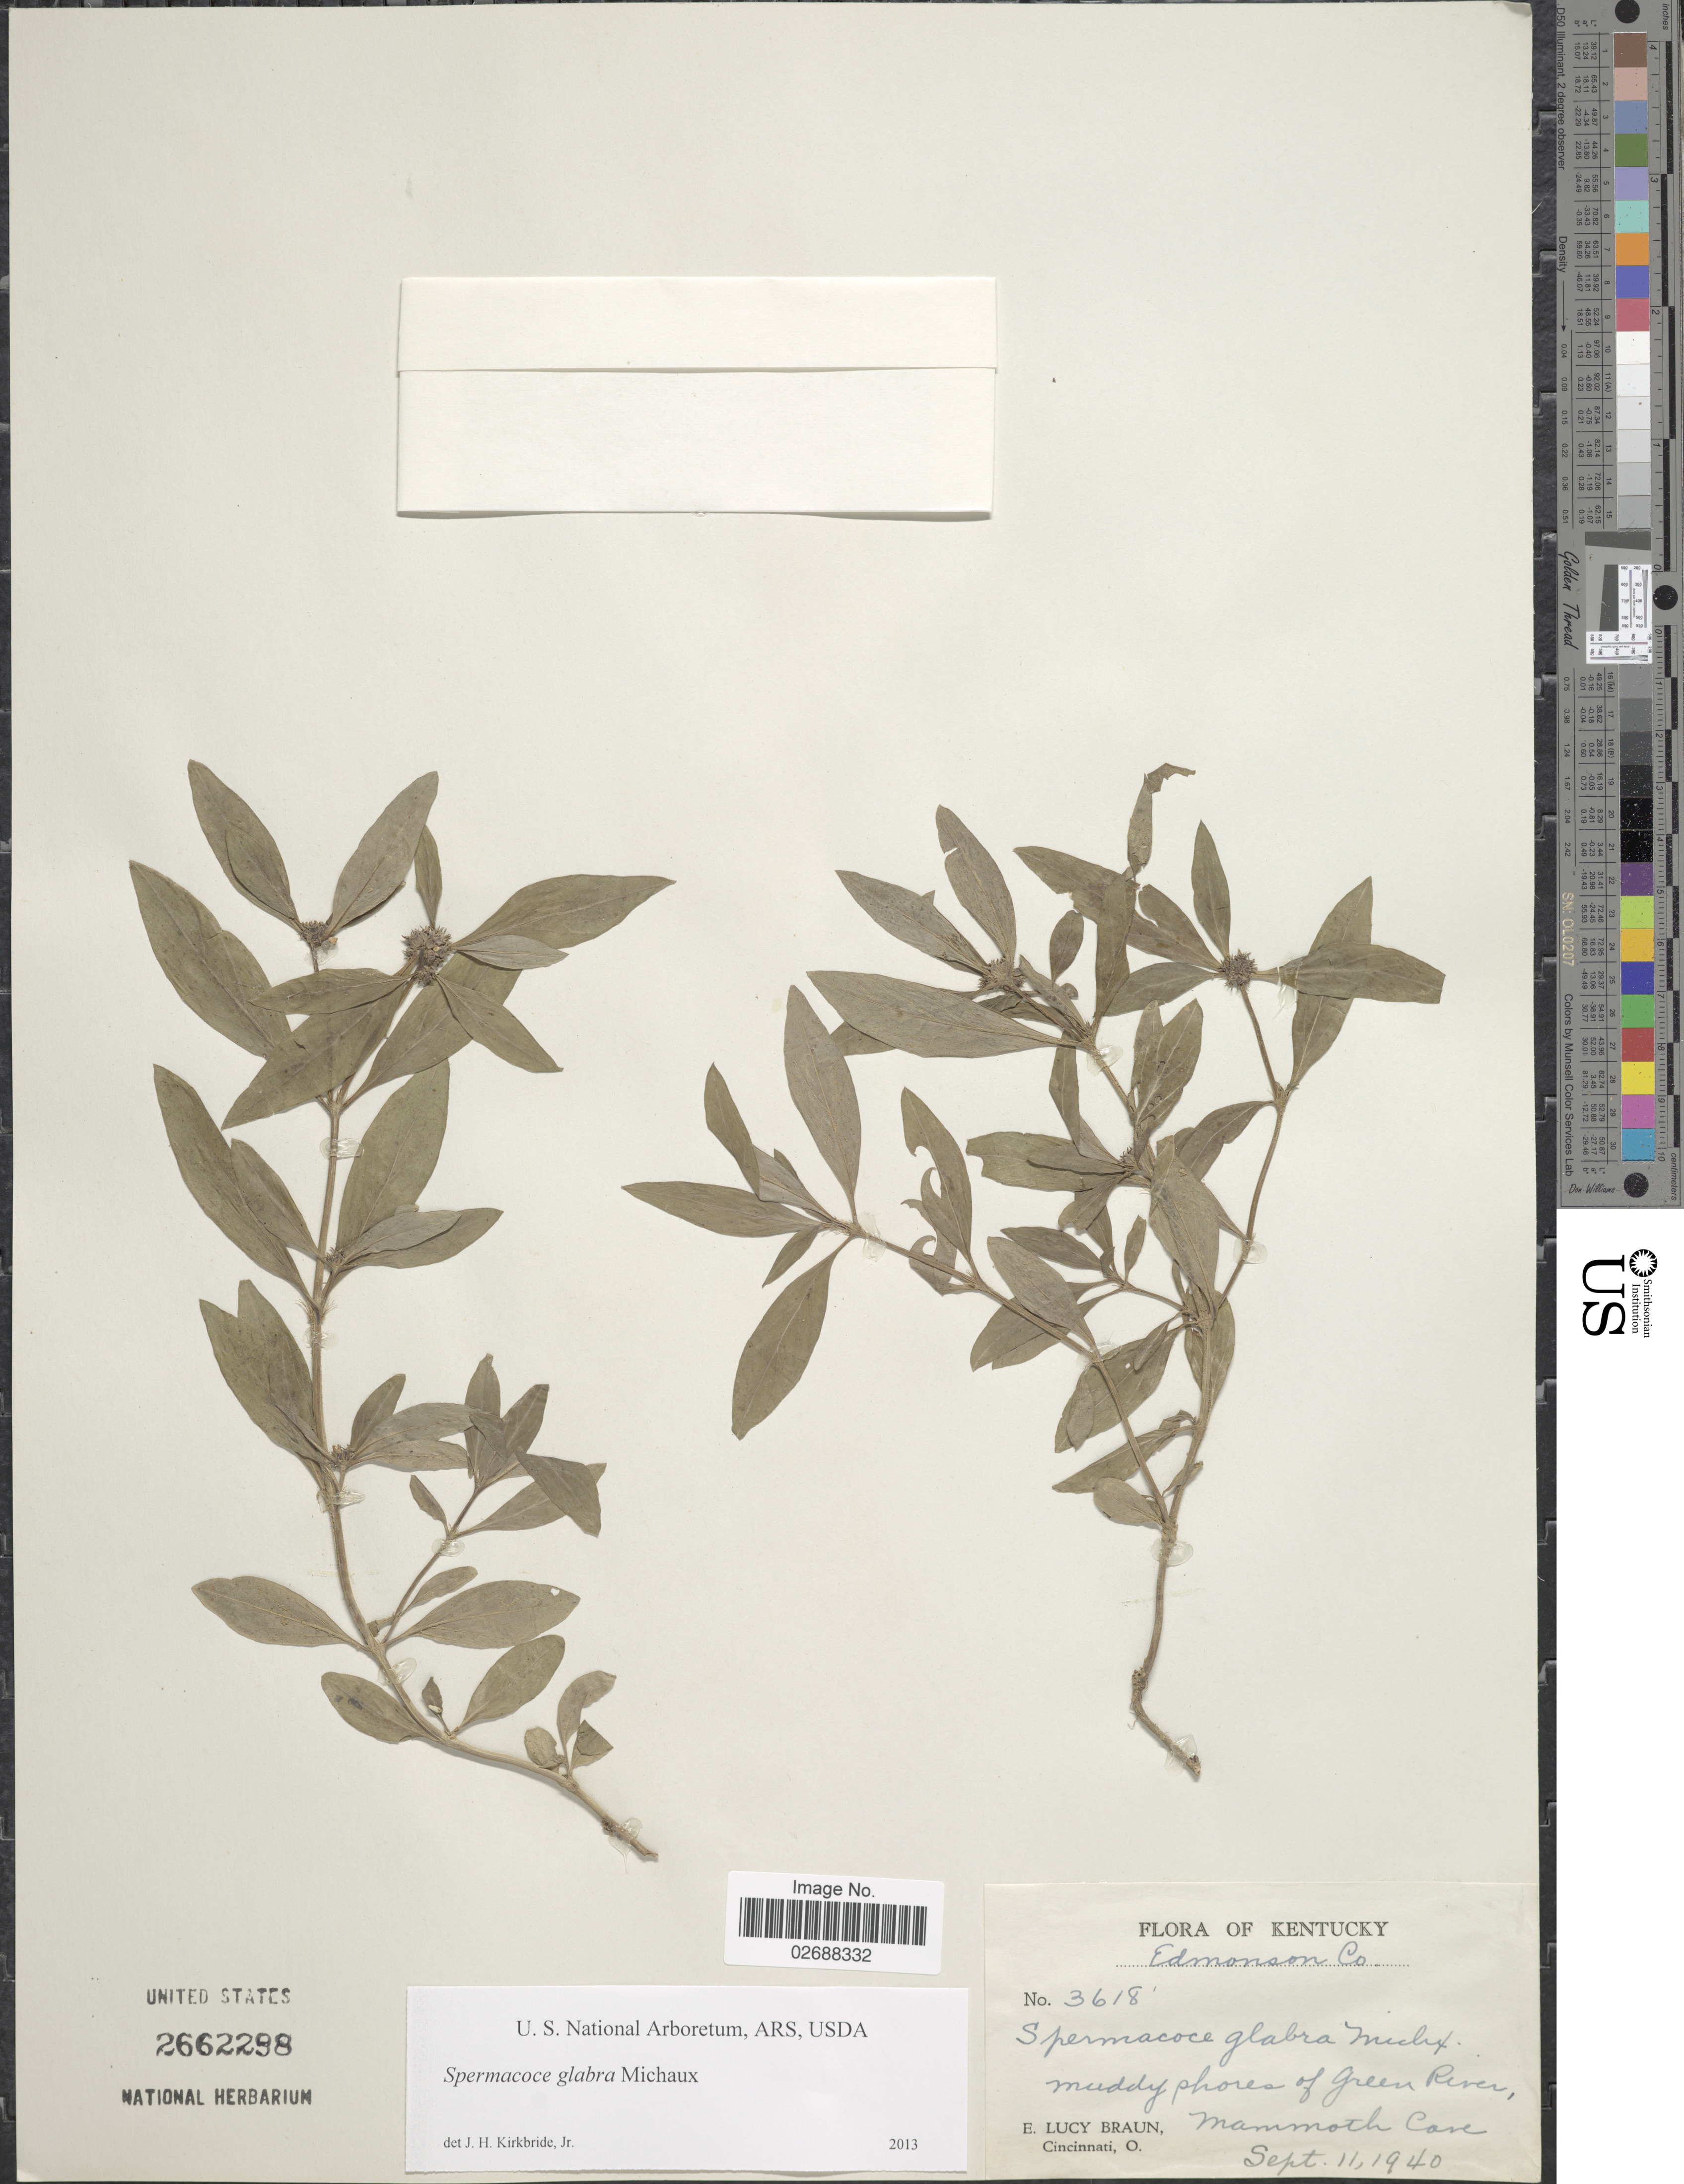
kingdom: Plantae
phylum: Tracheophyta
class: Magnoliopsida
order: Gentianales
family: Rubiaceae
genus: Spermacoce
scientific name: Spermacoce glabra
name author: Michx.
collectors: E. L. Braun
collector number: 3618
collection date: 1940-09-11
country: United States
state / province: Kentucky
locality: Edmonson Co. Muddy shores of Green River, Mammoth Cave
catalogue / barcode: US 2662298